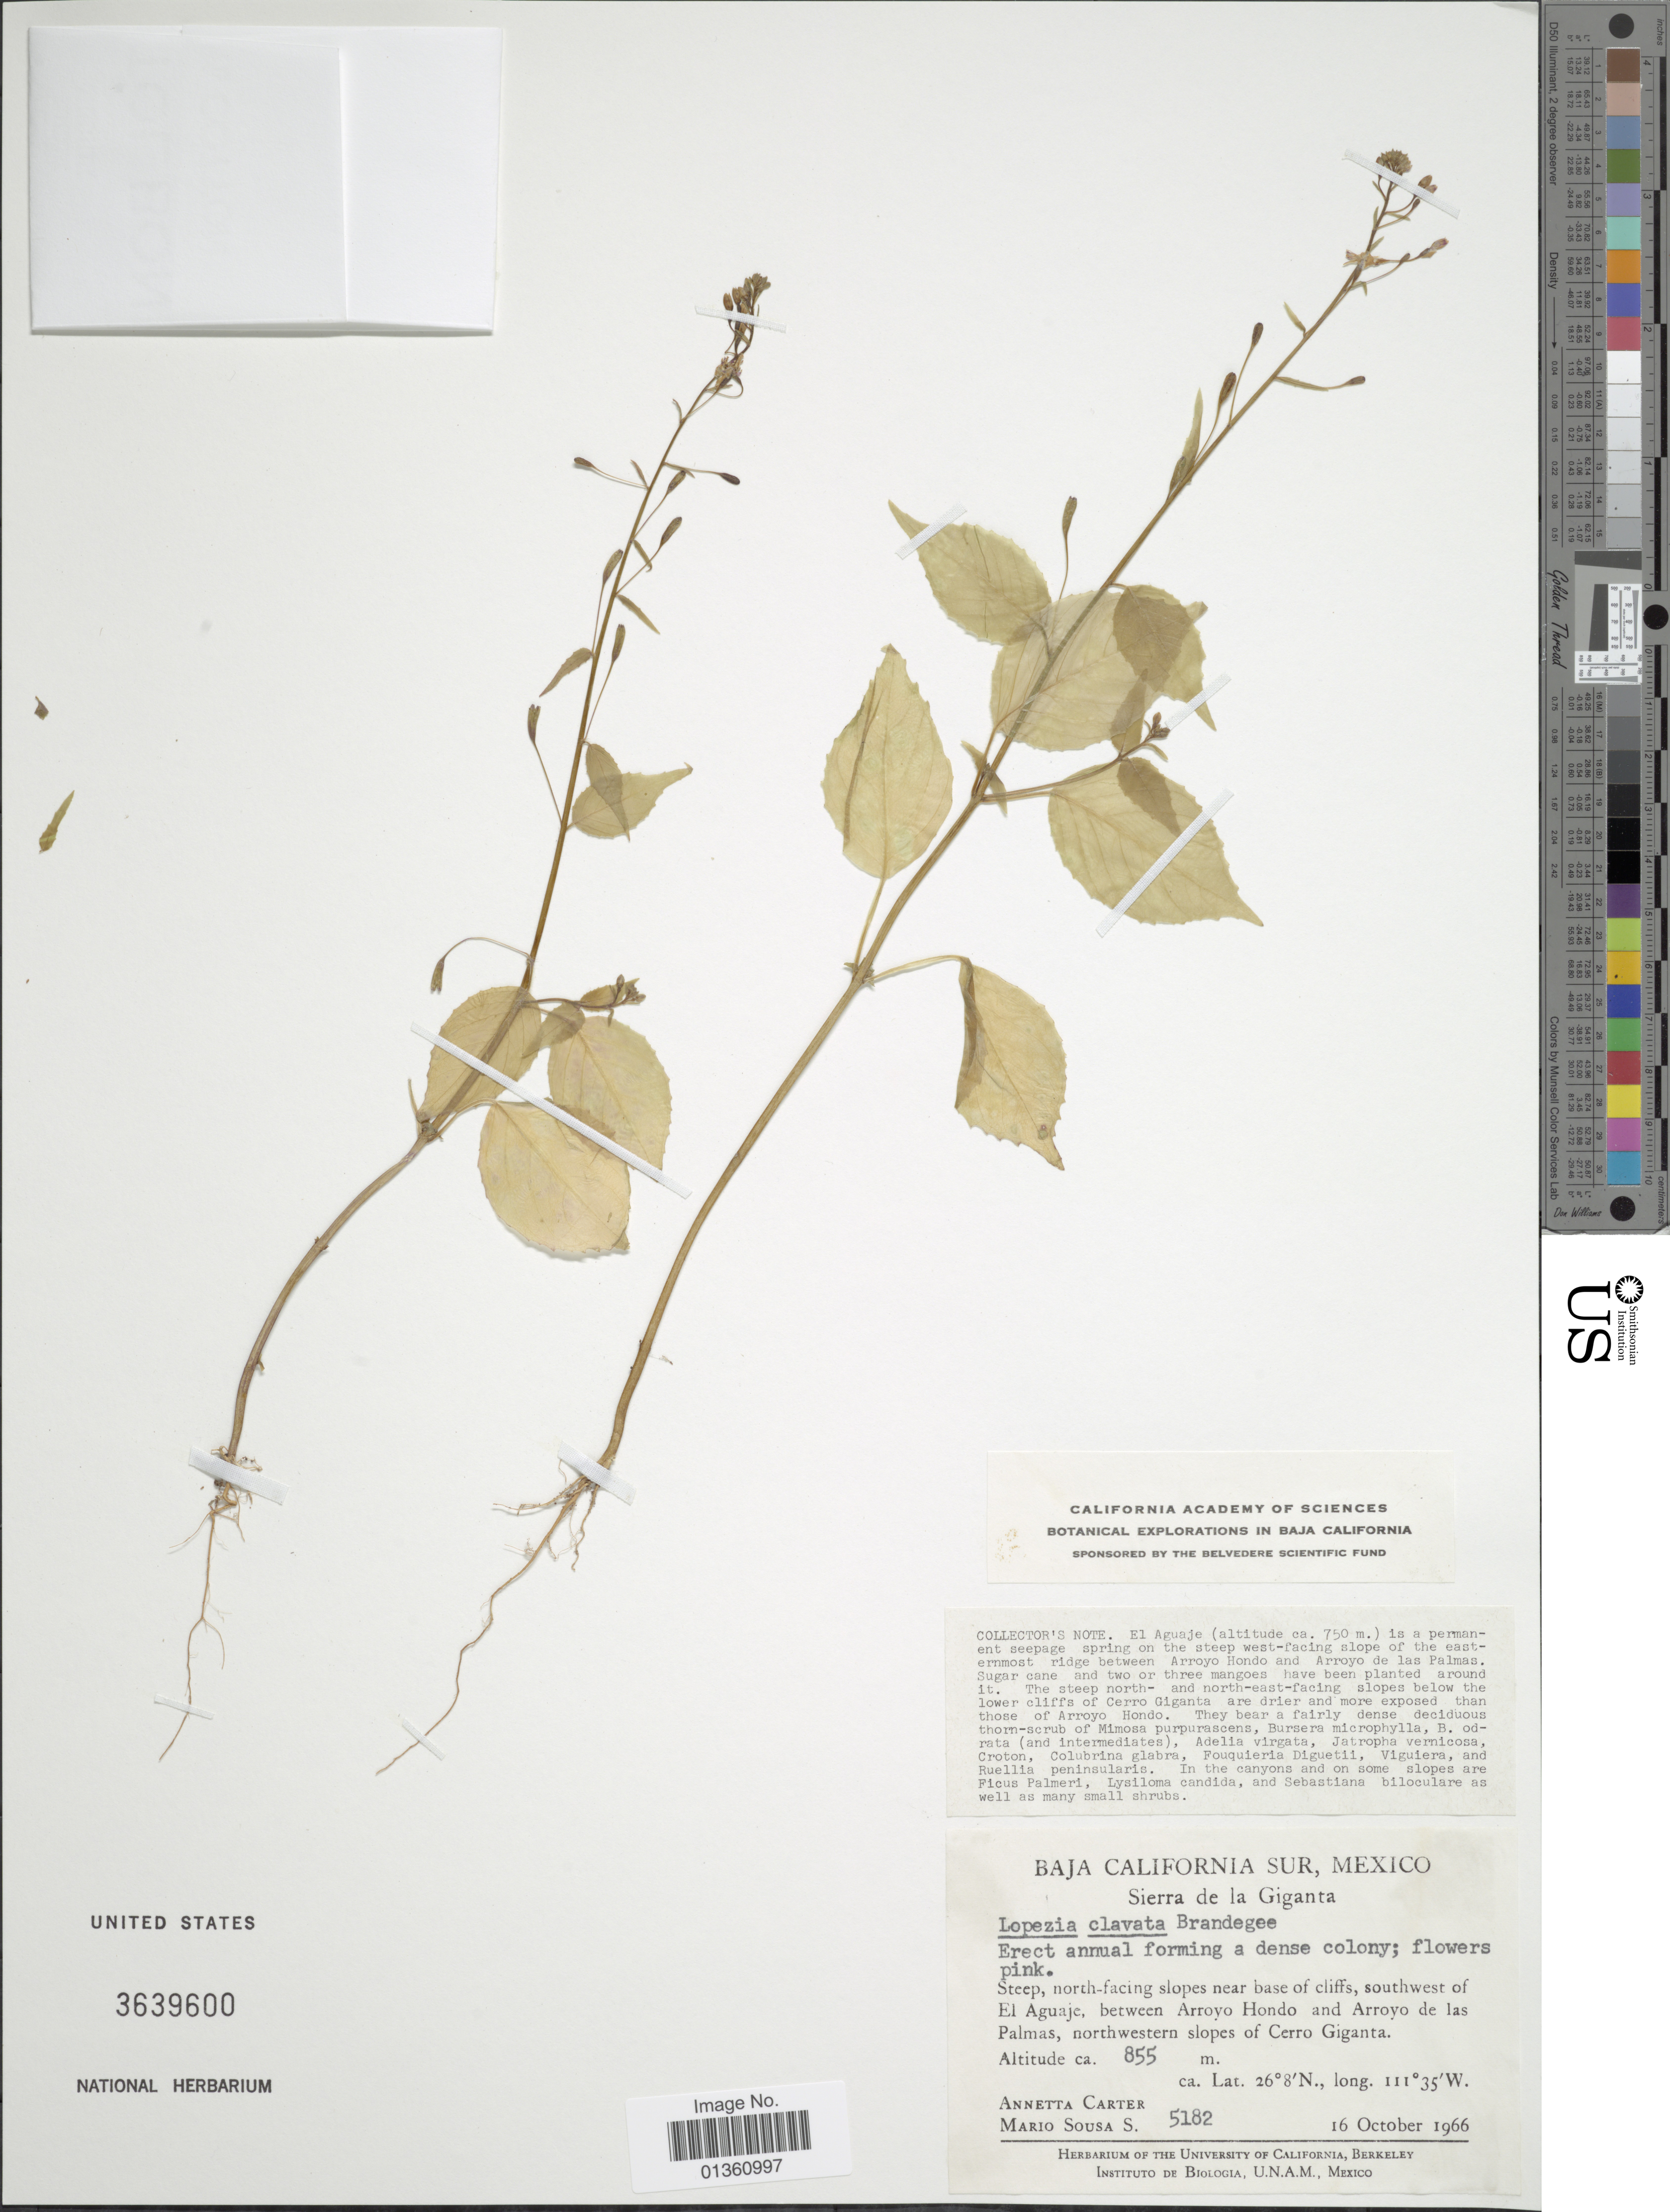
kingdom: Plantae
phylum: Tracheophyta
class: Magnoliopsida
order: Myrtales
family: Onagraceae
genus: Lopezia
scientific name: Lopezia clavata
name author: Brandegee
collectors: A. Carter & M. Sousa S.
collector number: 5182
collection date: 1966-10-16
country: Mexico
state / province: Baja California Sur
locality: Baja California Sur. Sierra de la Giganta. Steep, north-facing slopes near base of cliffs, southwest of El Aguaje, between Arroyo Hondo and Arroyo de las Palmas, northwestern slopes of Cerro Giganta.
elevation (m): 855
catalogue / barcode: US 3639600